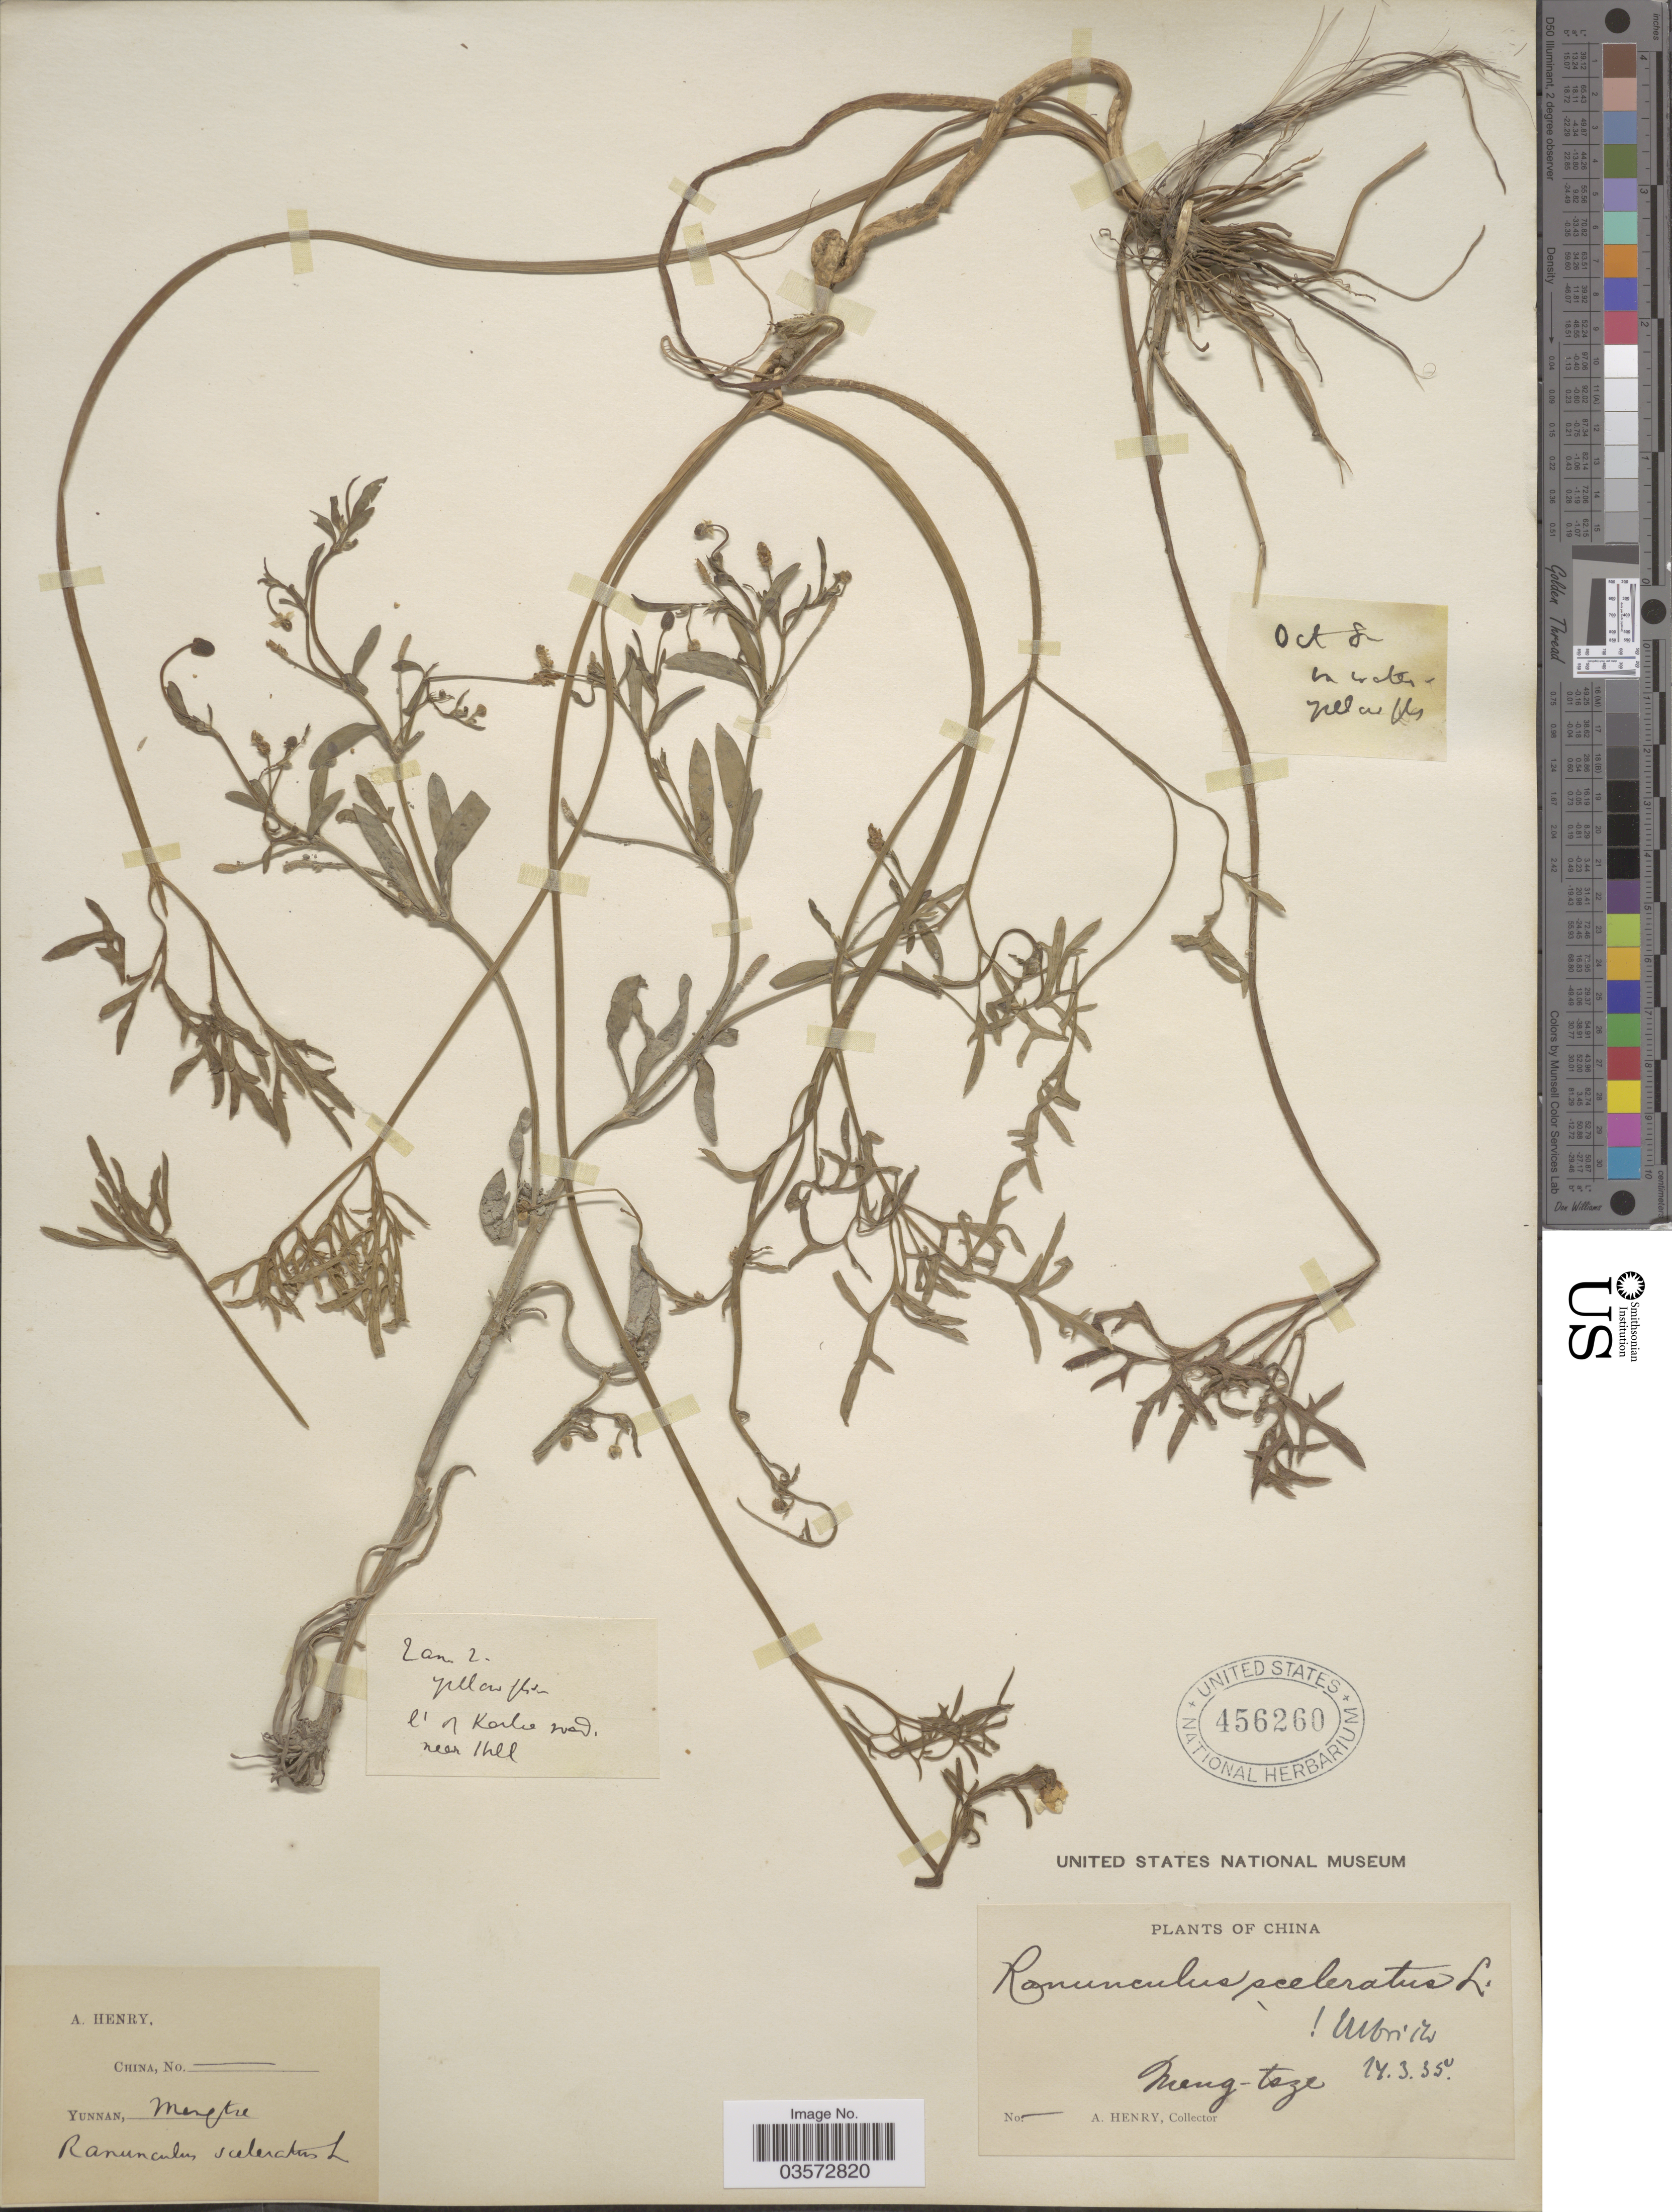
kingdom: Plantae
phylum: Tracheophyta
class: Magnoliopsida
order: Ranunculales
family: Ranunculaceae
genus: Ranunculus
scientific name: Ranunculus sceleratus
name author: L.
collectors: A. Henry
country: China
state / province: Yunnan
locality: Meng-tsze.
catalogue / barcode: US 456260